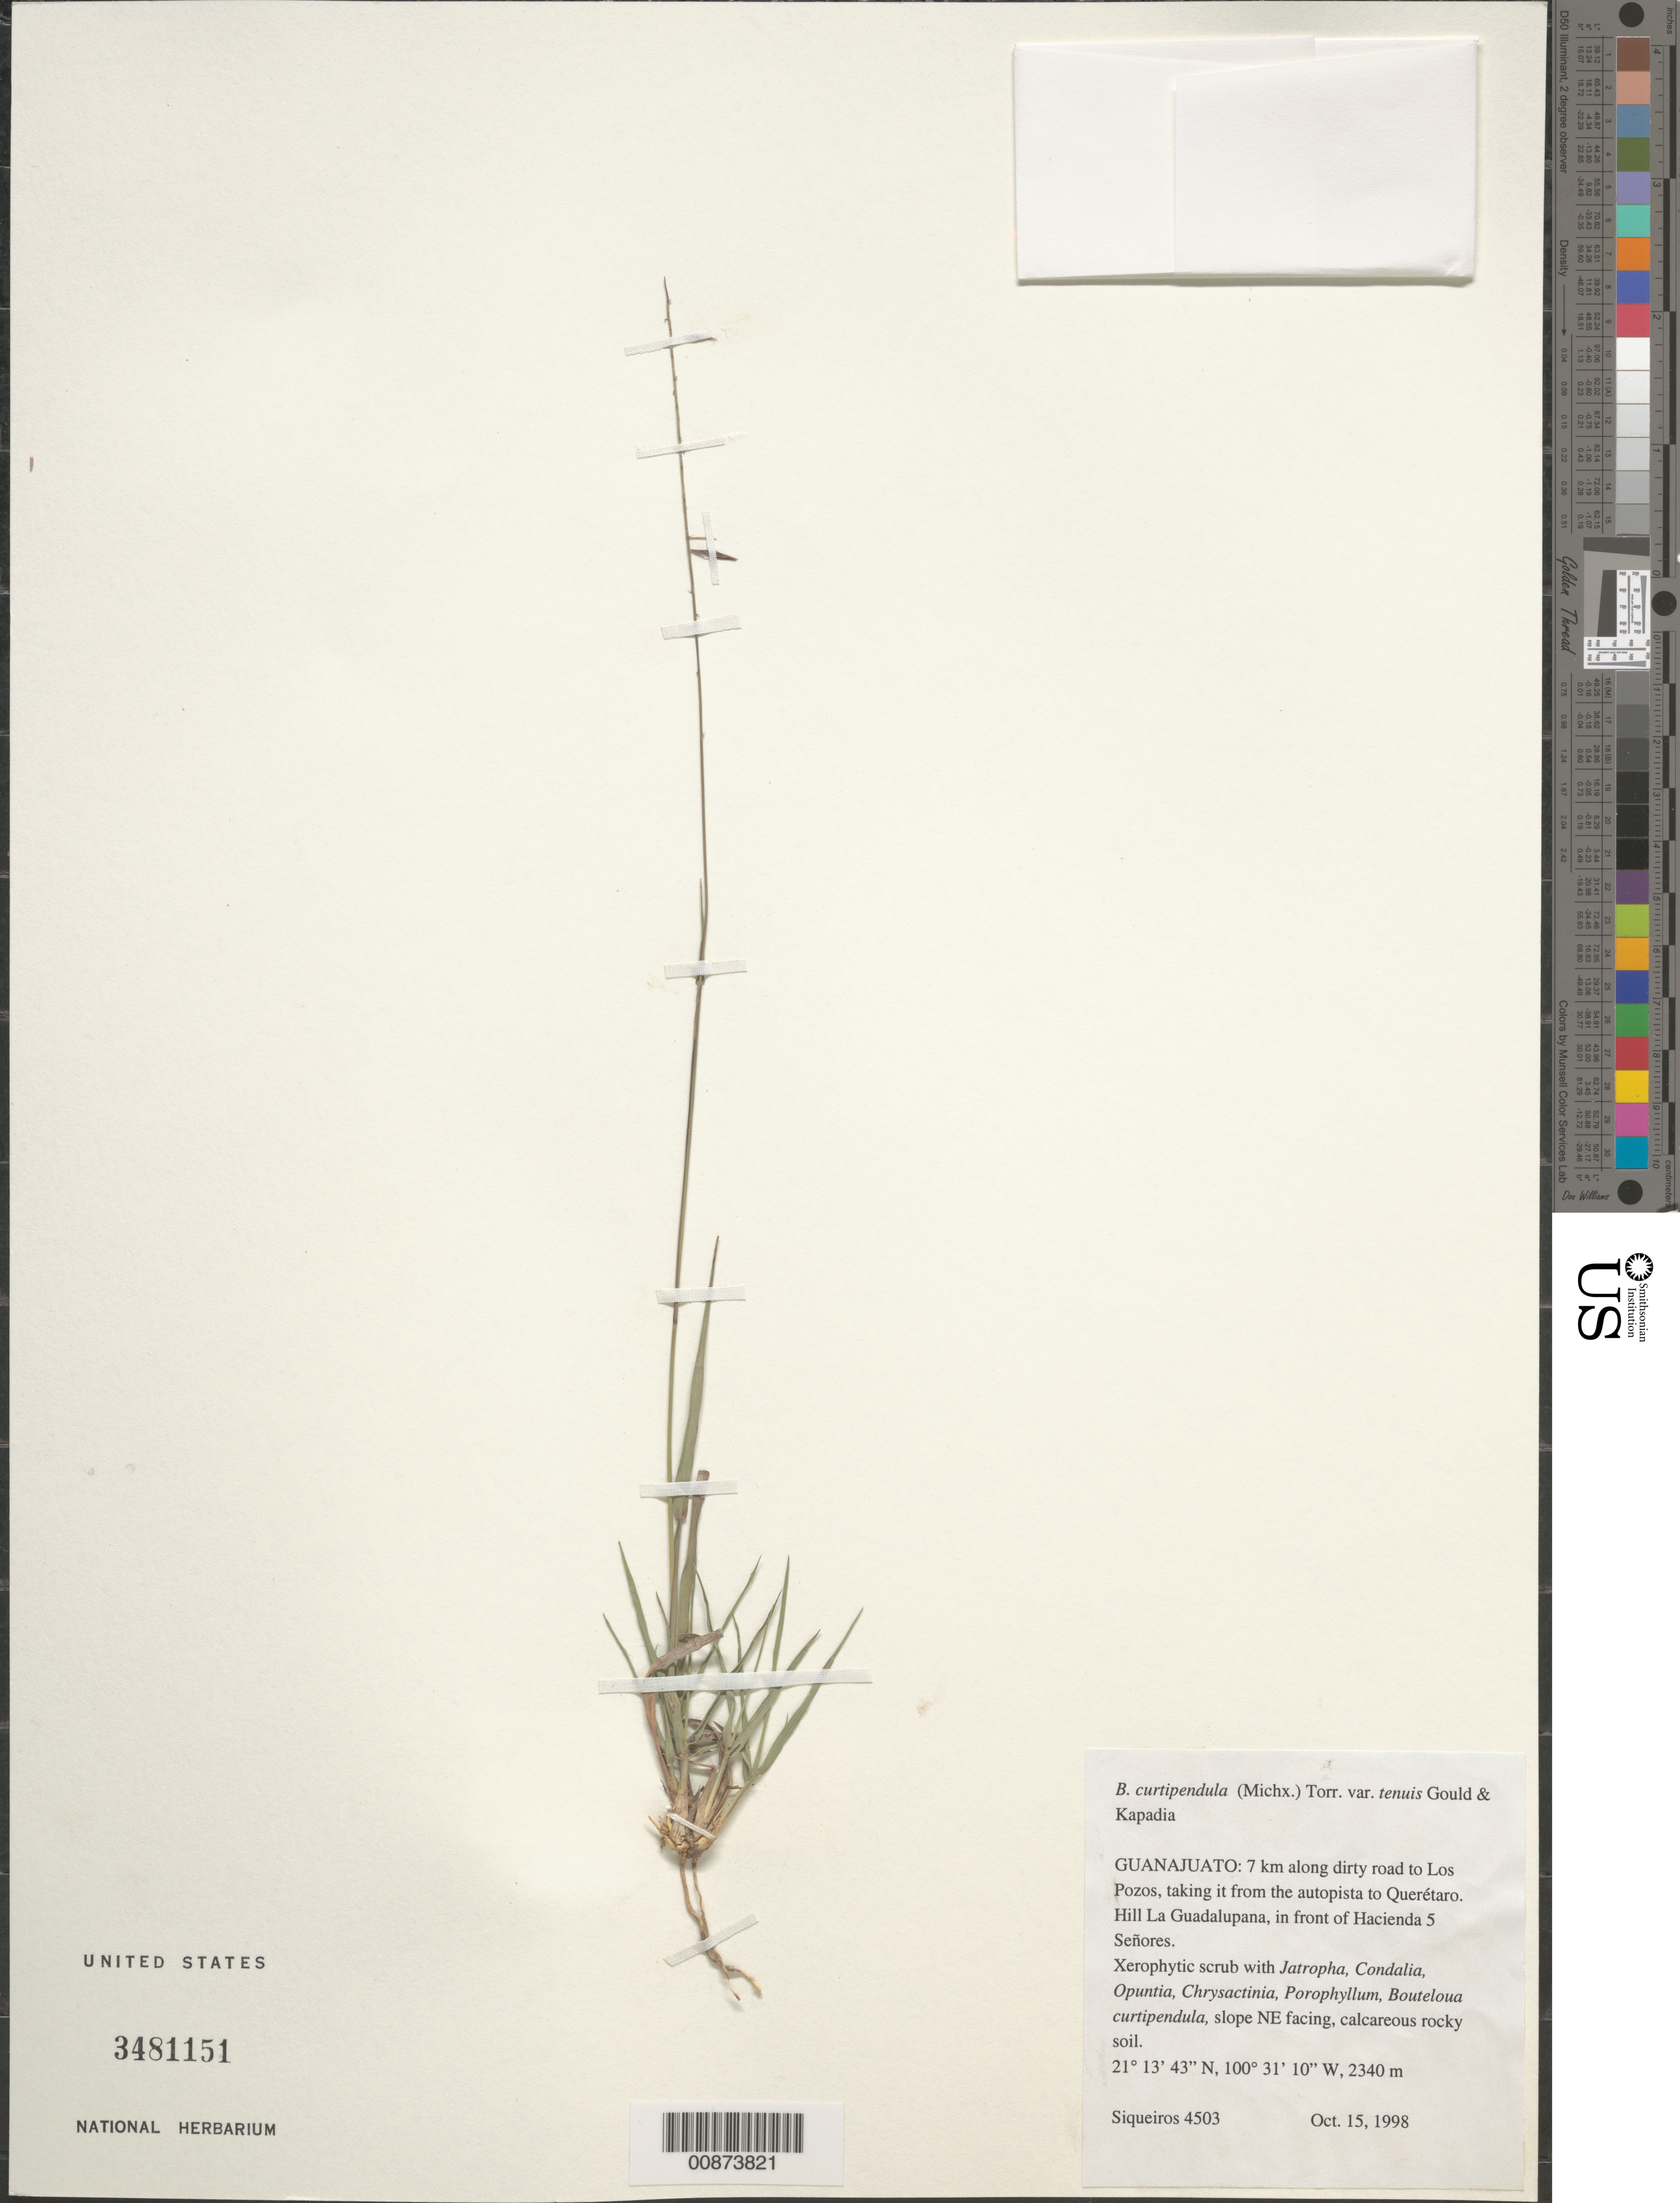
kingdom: Plantae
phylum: Tracheophyta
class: Liliopsida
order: Poales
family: Poaceae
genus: Bouteloua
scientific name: Bouteloua curtipendula var. tenuis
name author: Gould & Kapadia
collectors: M. E. Siqueiros Delgado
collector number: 4503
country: Mexico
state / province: Guanajuato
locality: Los Pozos, autopista to Queretaro, La Guadalupana.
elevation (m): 2340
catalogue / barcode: US 3481151